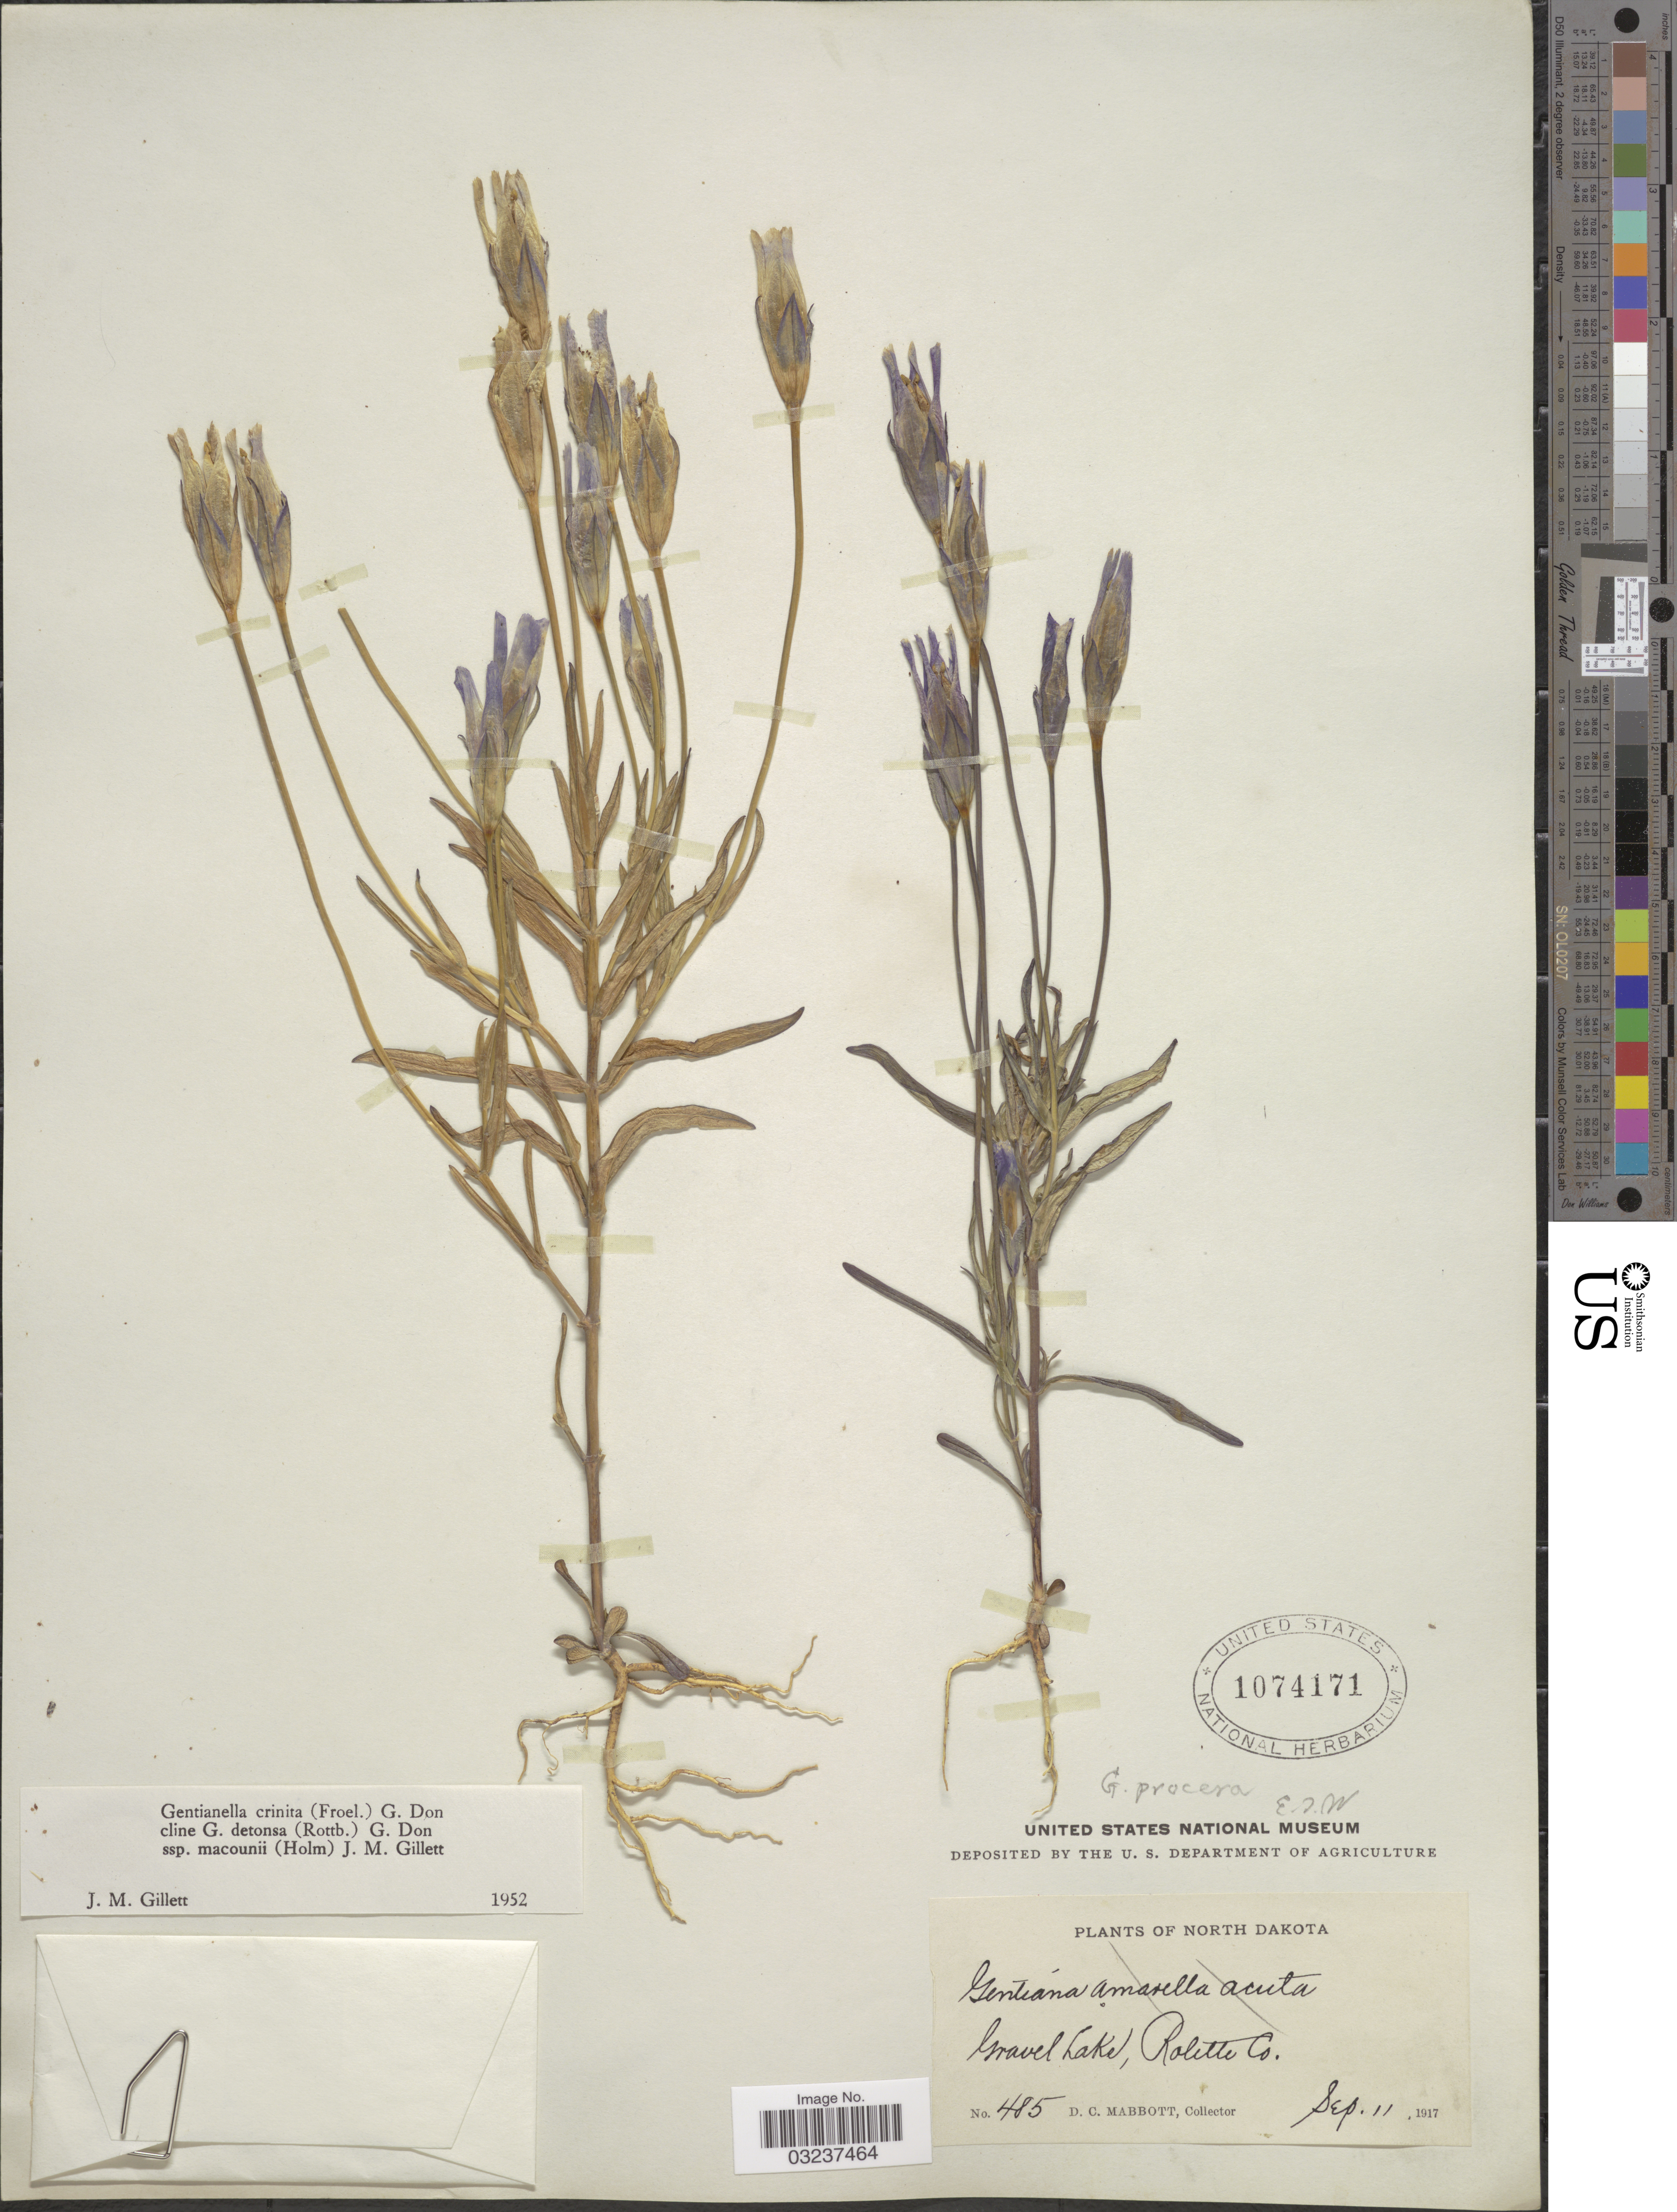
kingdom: Plantae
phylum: Tracheophyta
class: Magnoliopsida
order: Gentianales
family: Gentianaceae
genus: Gentianella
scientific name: Gentianella crinita subsp. macounii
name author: (Holm) J.M. Gillett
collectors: D. Mabbott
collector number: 485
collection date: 1917-09-11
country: United States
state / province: North Dakota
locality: Gravel Lake, Rolette Co.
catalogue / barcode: US 1074171